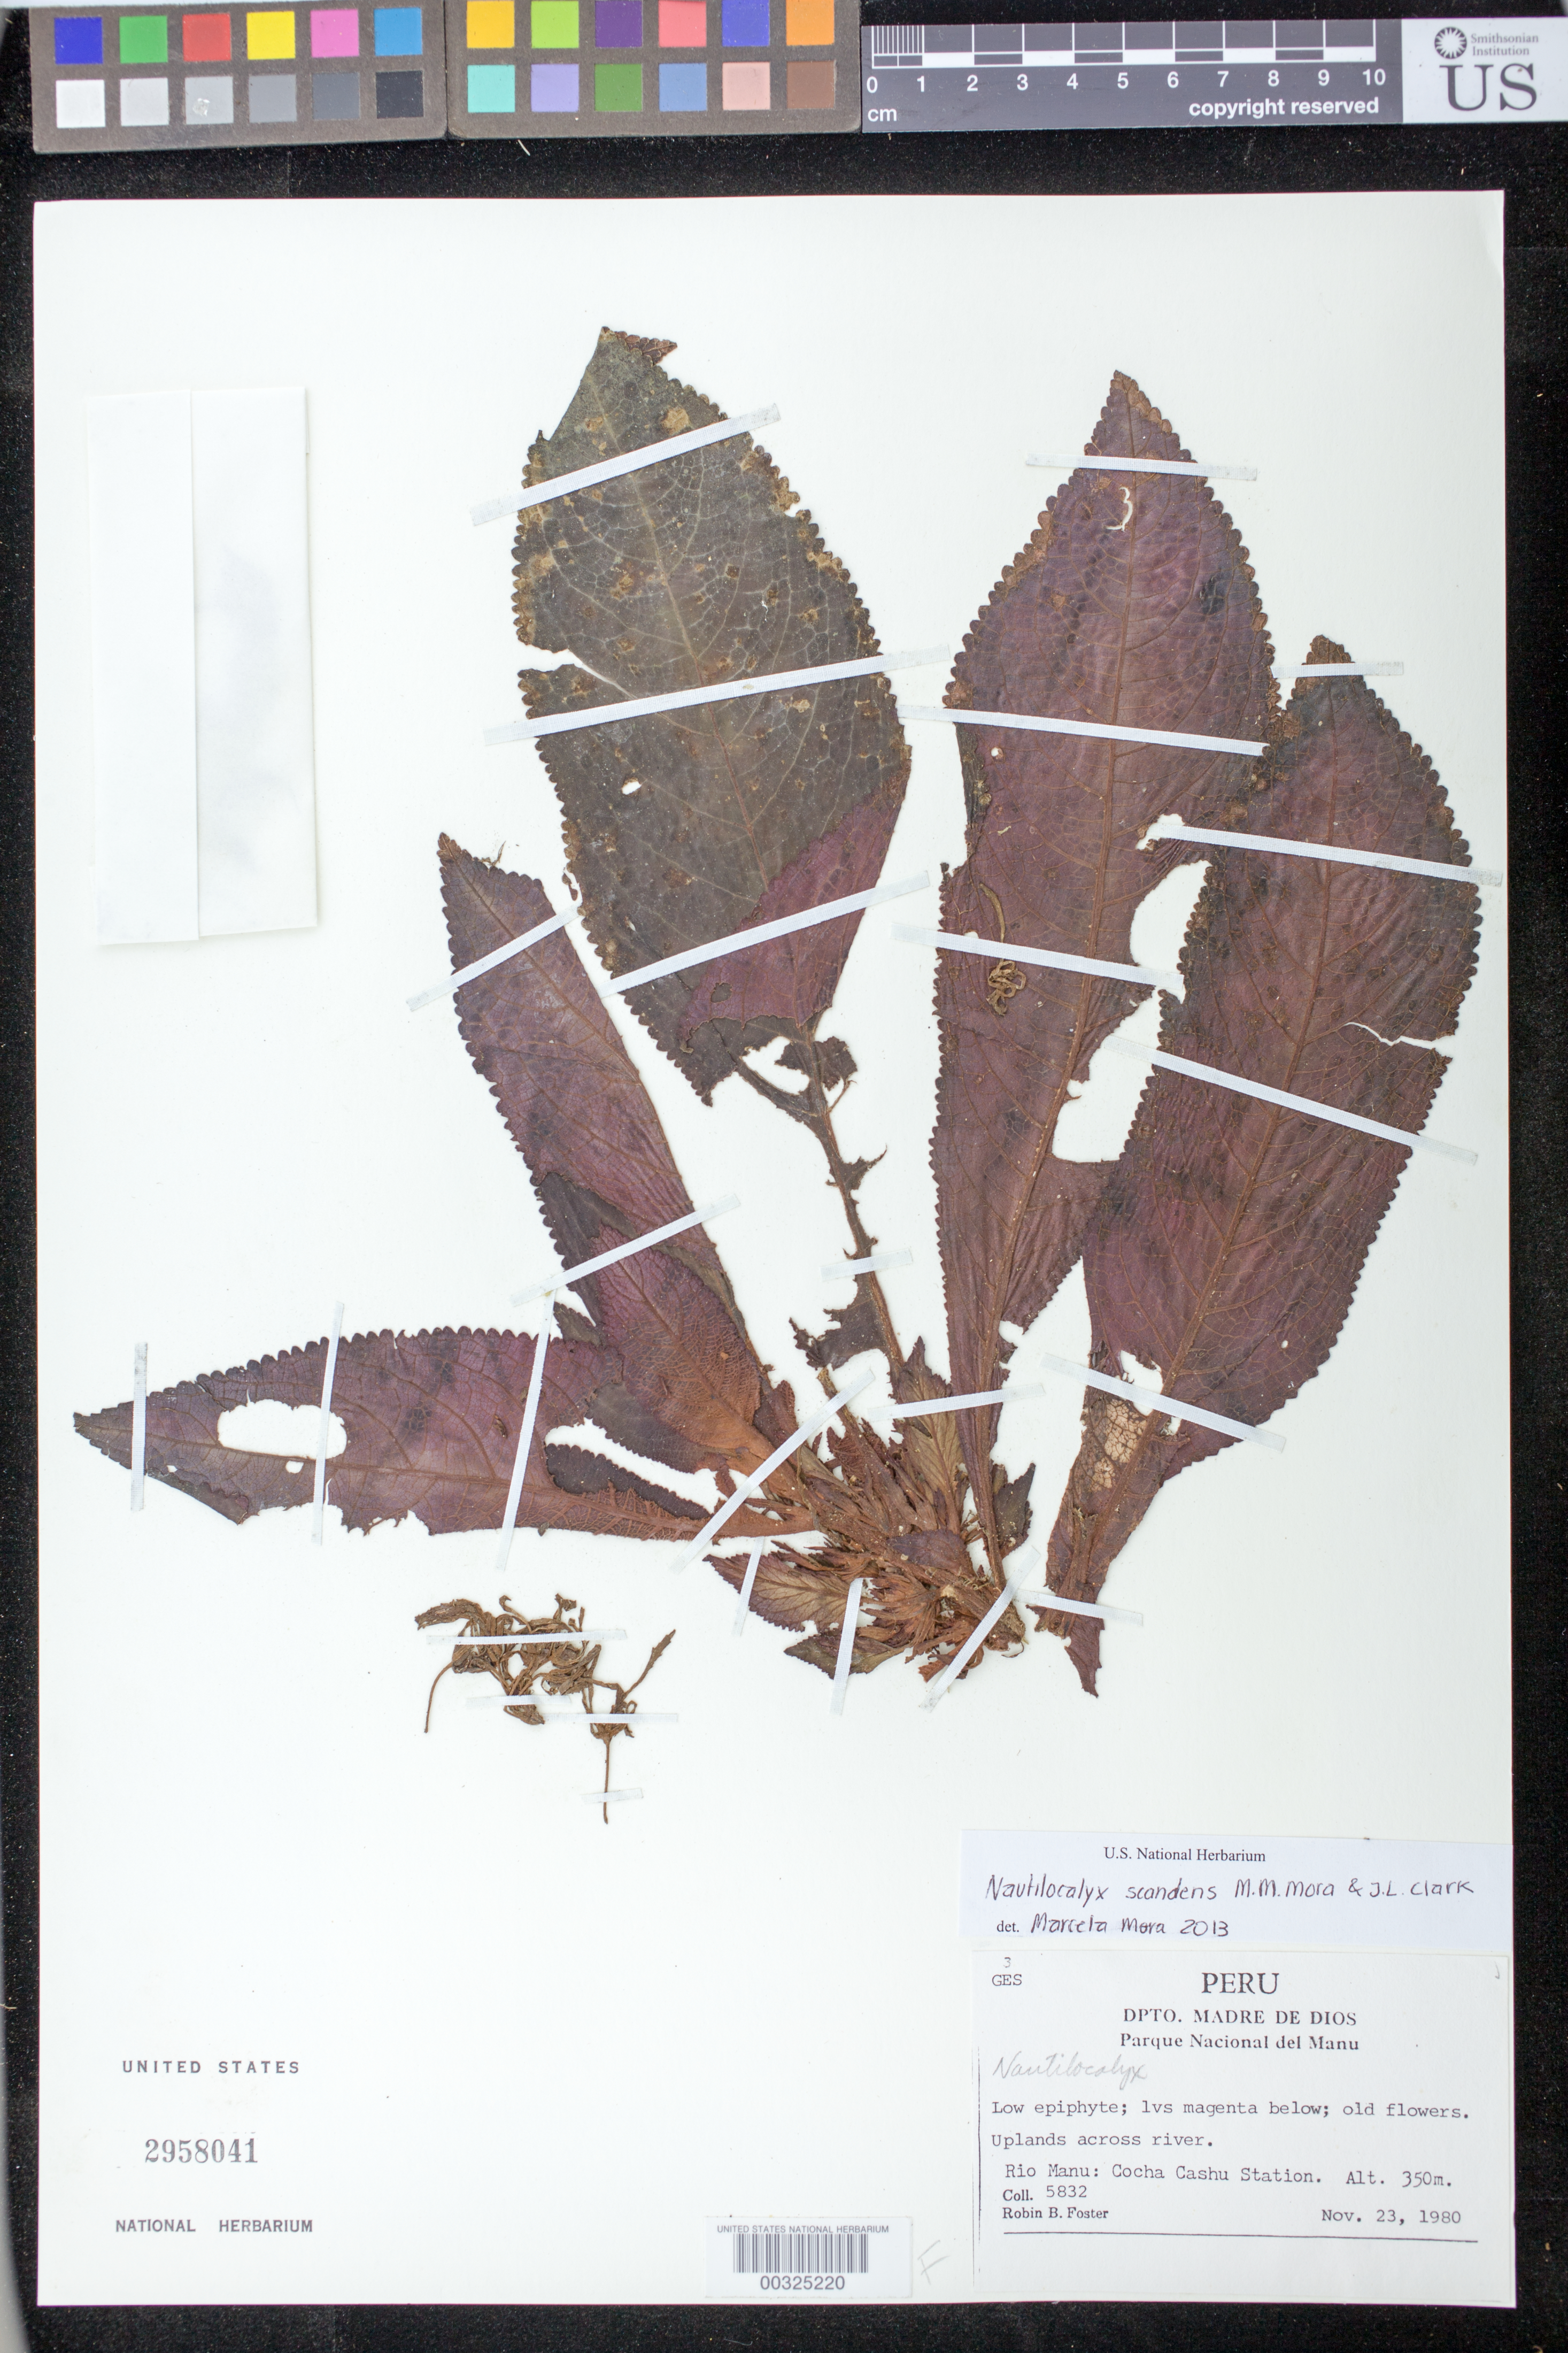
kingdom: Plantae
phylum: Tracheophyta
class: Magnoliopsida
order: Lamiales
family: Gesneriaceae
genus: Nautilocalyx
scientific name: Nautilocalyx scandens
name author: M.M. Mora & J.L. Clark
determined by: Mora, M. Marcela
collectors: R. B. Foster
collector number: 5832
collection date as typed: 23 Nov 1980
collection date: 1980-11-23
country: Peru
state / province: Madre de Dios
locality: Parque Nacional del Manu, uplands across river, Rio Manu, Cocha Cashu Station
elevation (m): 350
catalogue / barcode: US 2958041